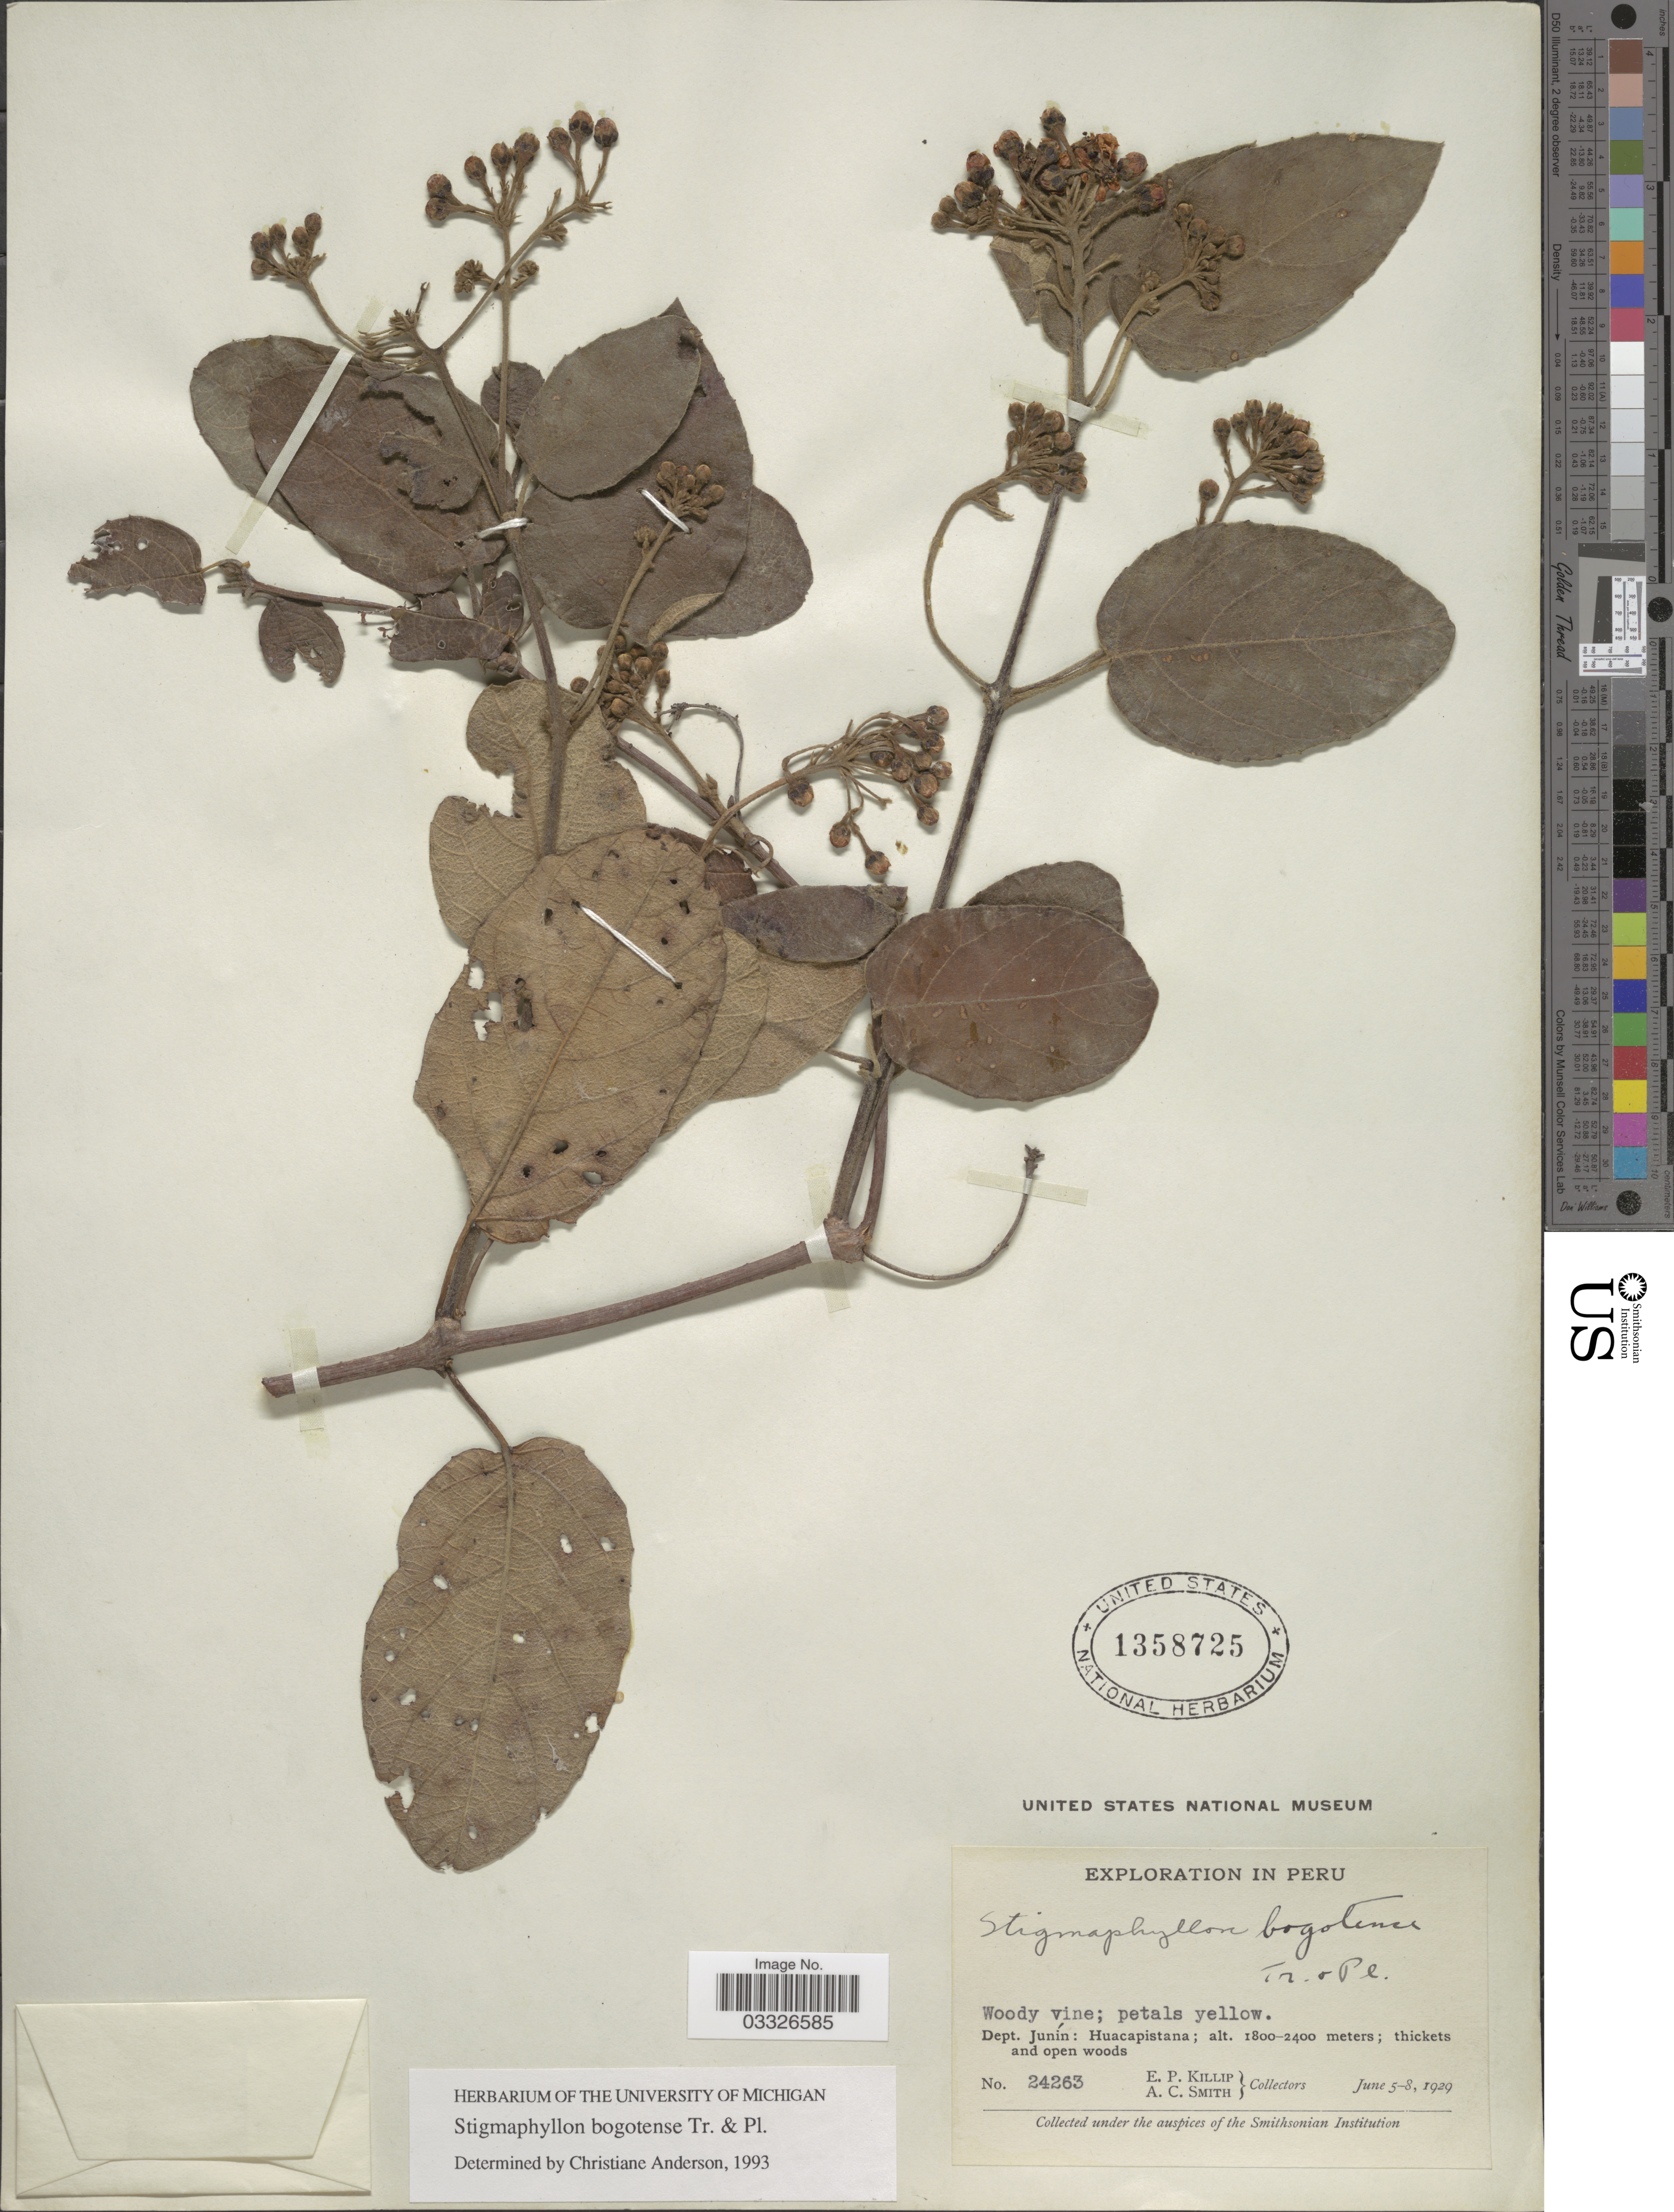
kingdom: Plantae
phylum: Tracheophyta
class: Magnoliopsida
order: Malpighiales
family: Malpighiaceae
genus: Stigmaphyllon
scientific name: Stigmaphyllon bogotense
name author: Triana & Planch.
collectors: E. P. Killip & A. C. Smith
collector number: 24263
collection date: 1929-06-05/1929-06-08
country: Peru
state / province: Junín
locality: Dept. Junín: Huacapistana.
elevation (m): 1800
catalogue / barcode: US 1358725